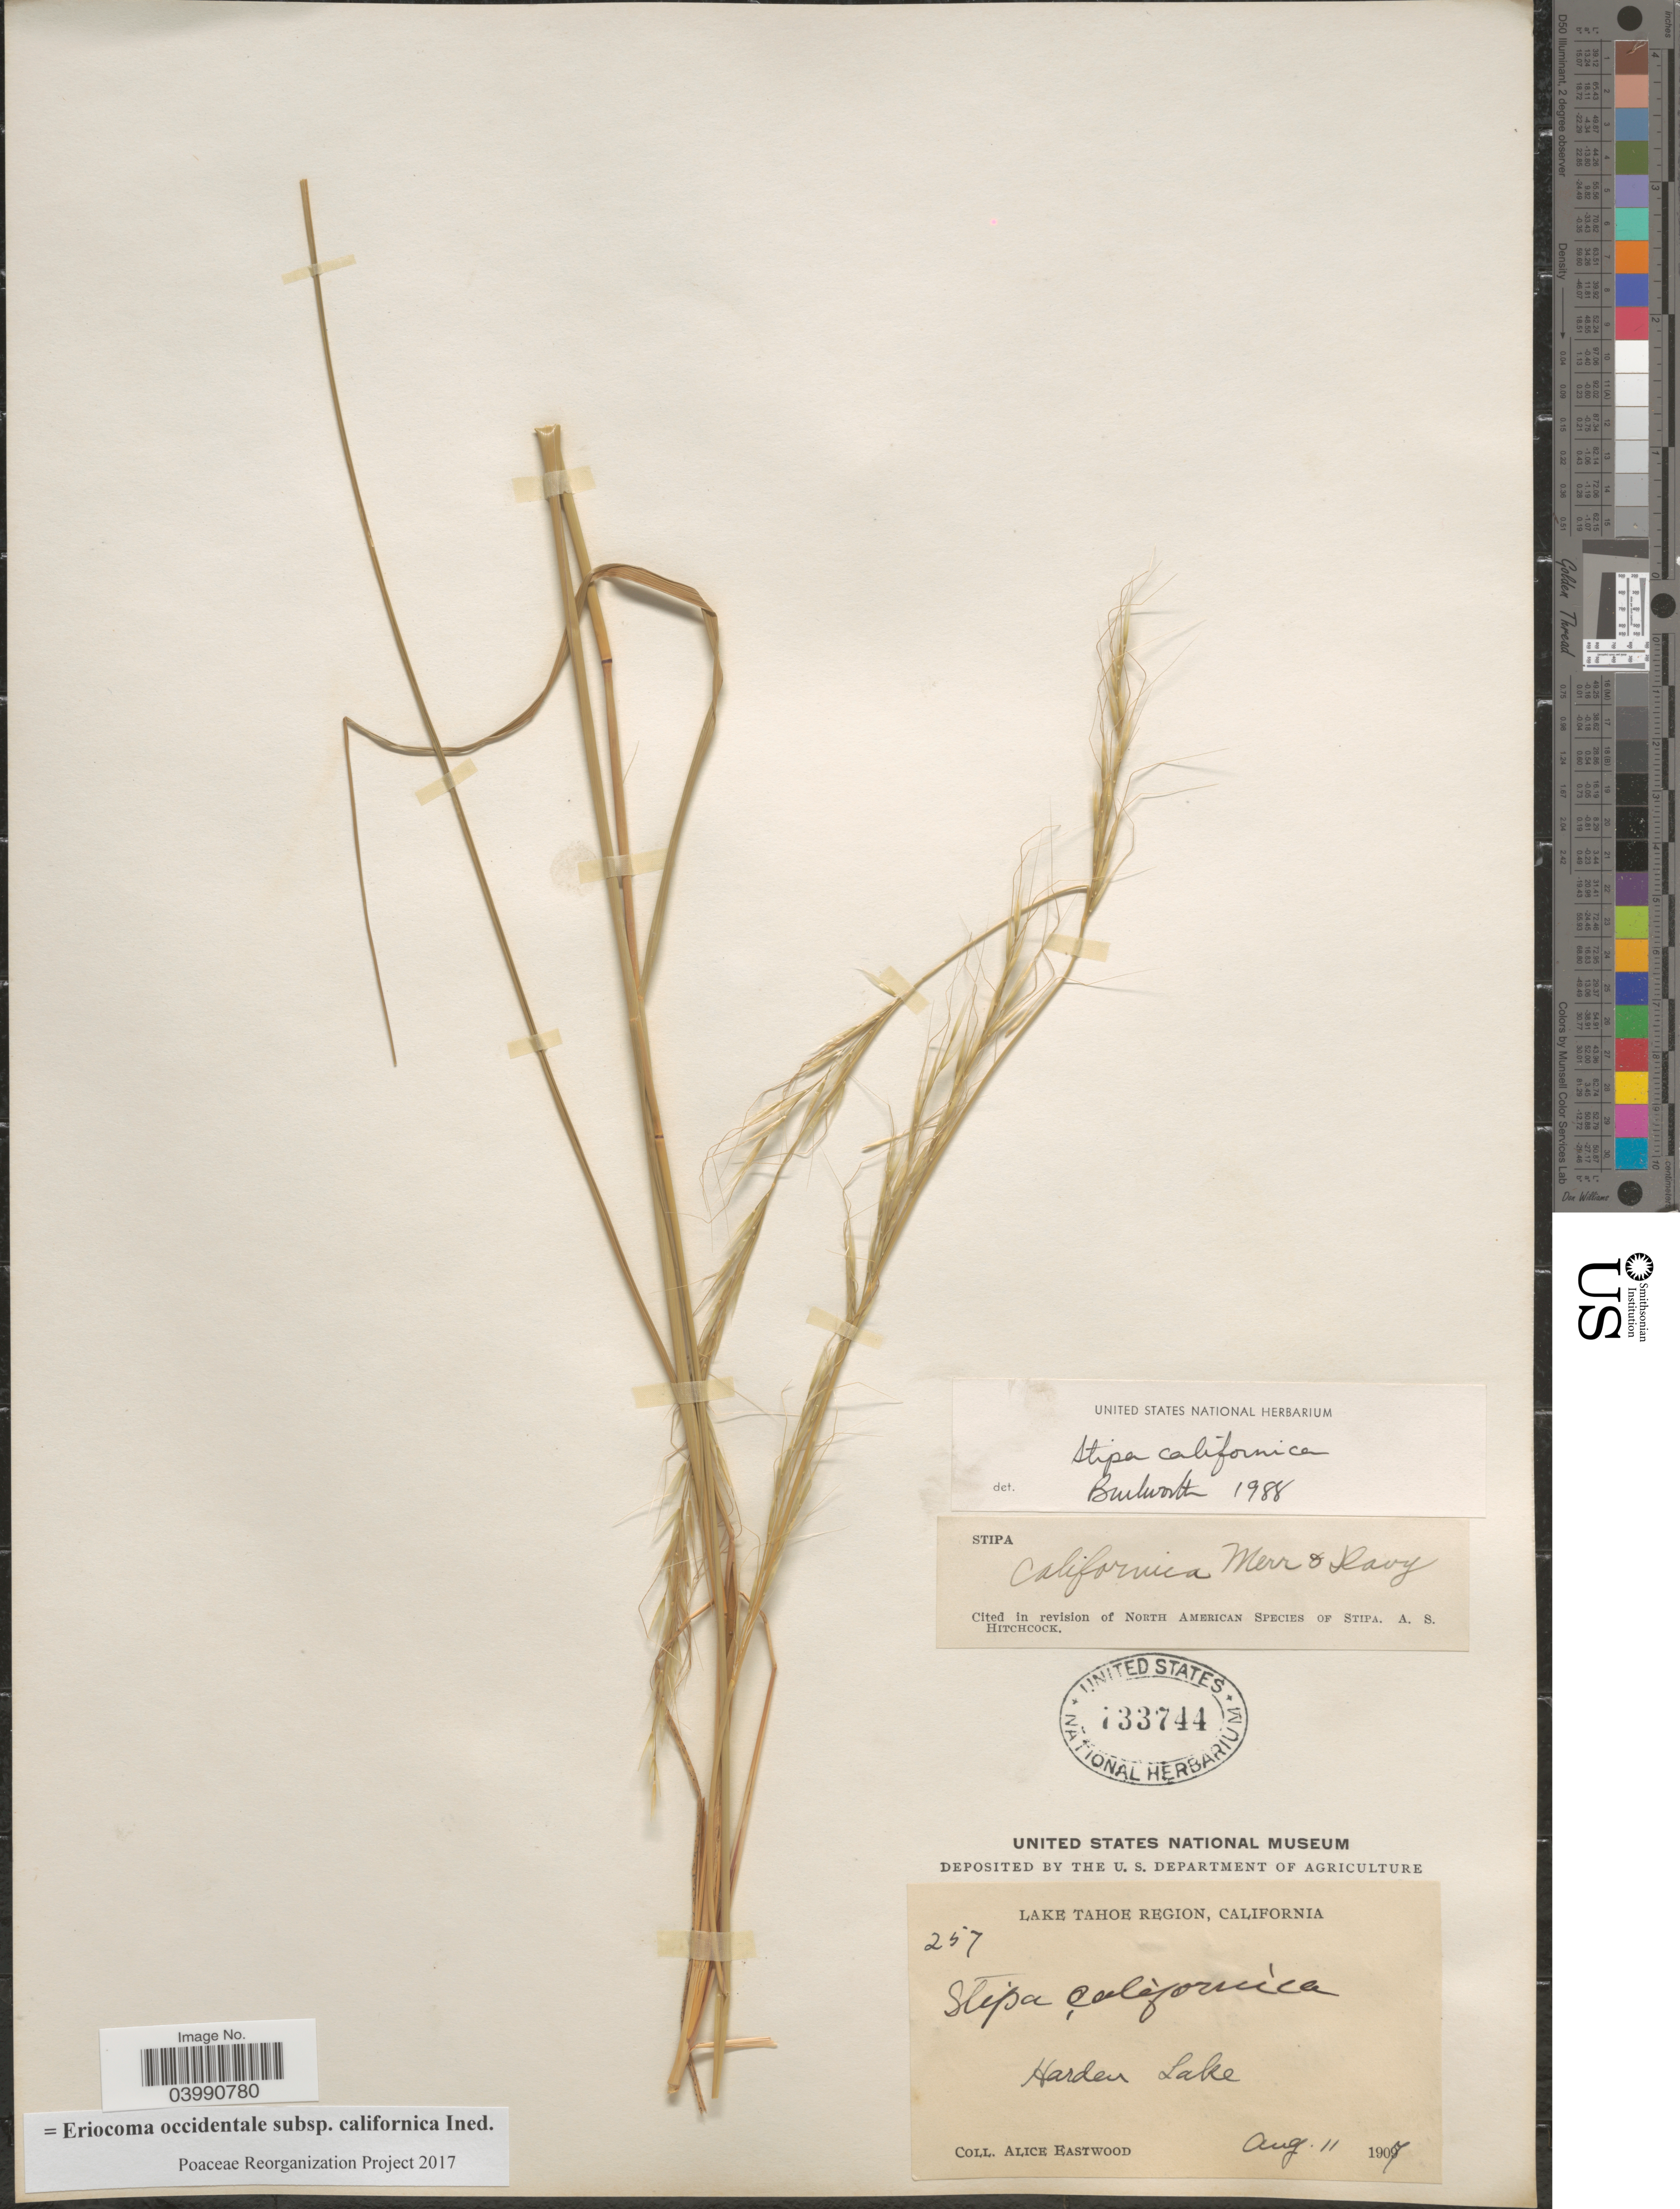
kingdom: Plantae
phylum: Tracheophyta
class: Liliopsida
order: Poales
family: Poaceae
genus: Eriocoma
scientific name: Eriocoma occidentalis subsp. californica ined.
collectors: A. Eastwood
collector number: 257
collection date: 1907-08-11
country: United States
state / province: California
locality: Lake Tahoe Region. Harden Lake.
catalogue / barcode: US 733744